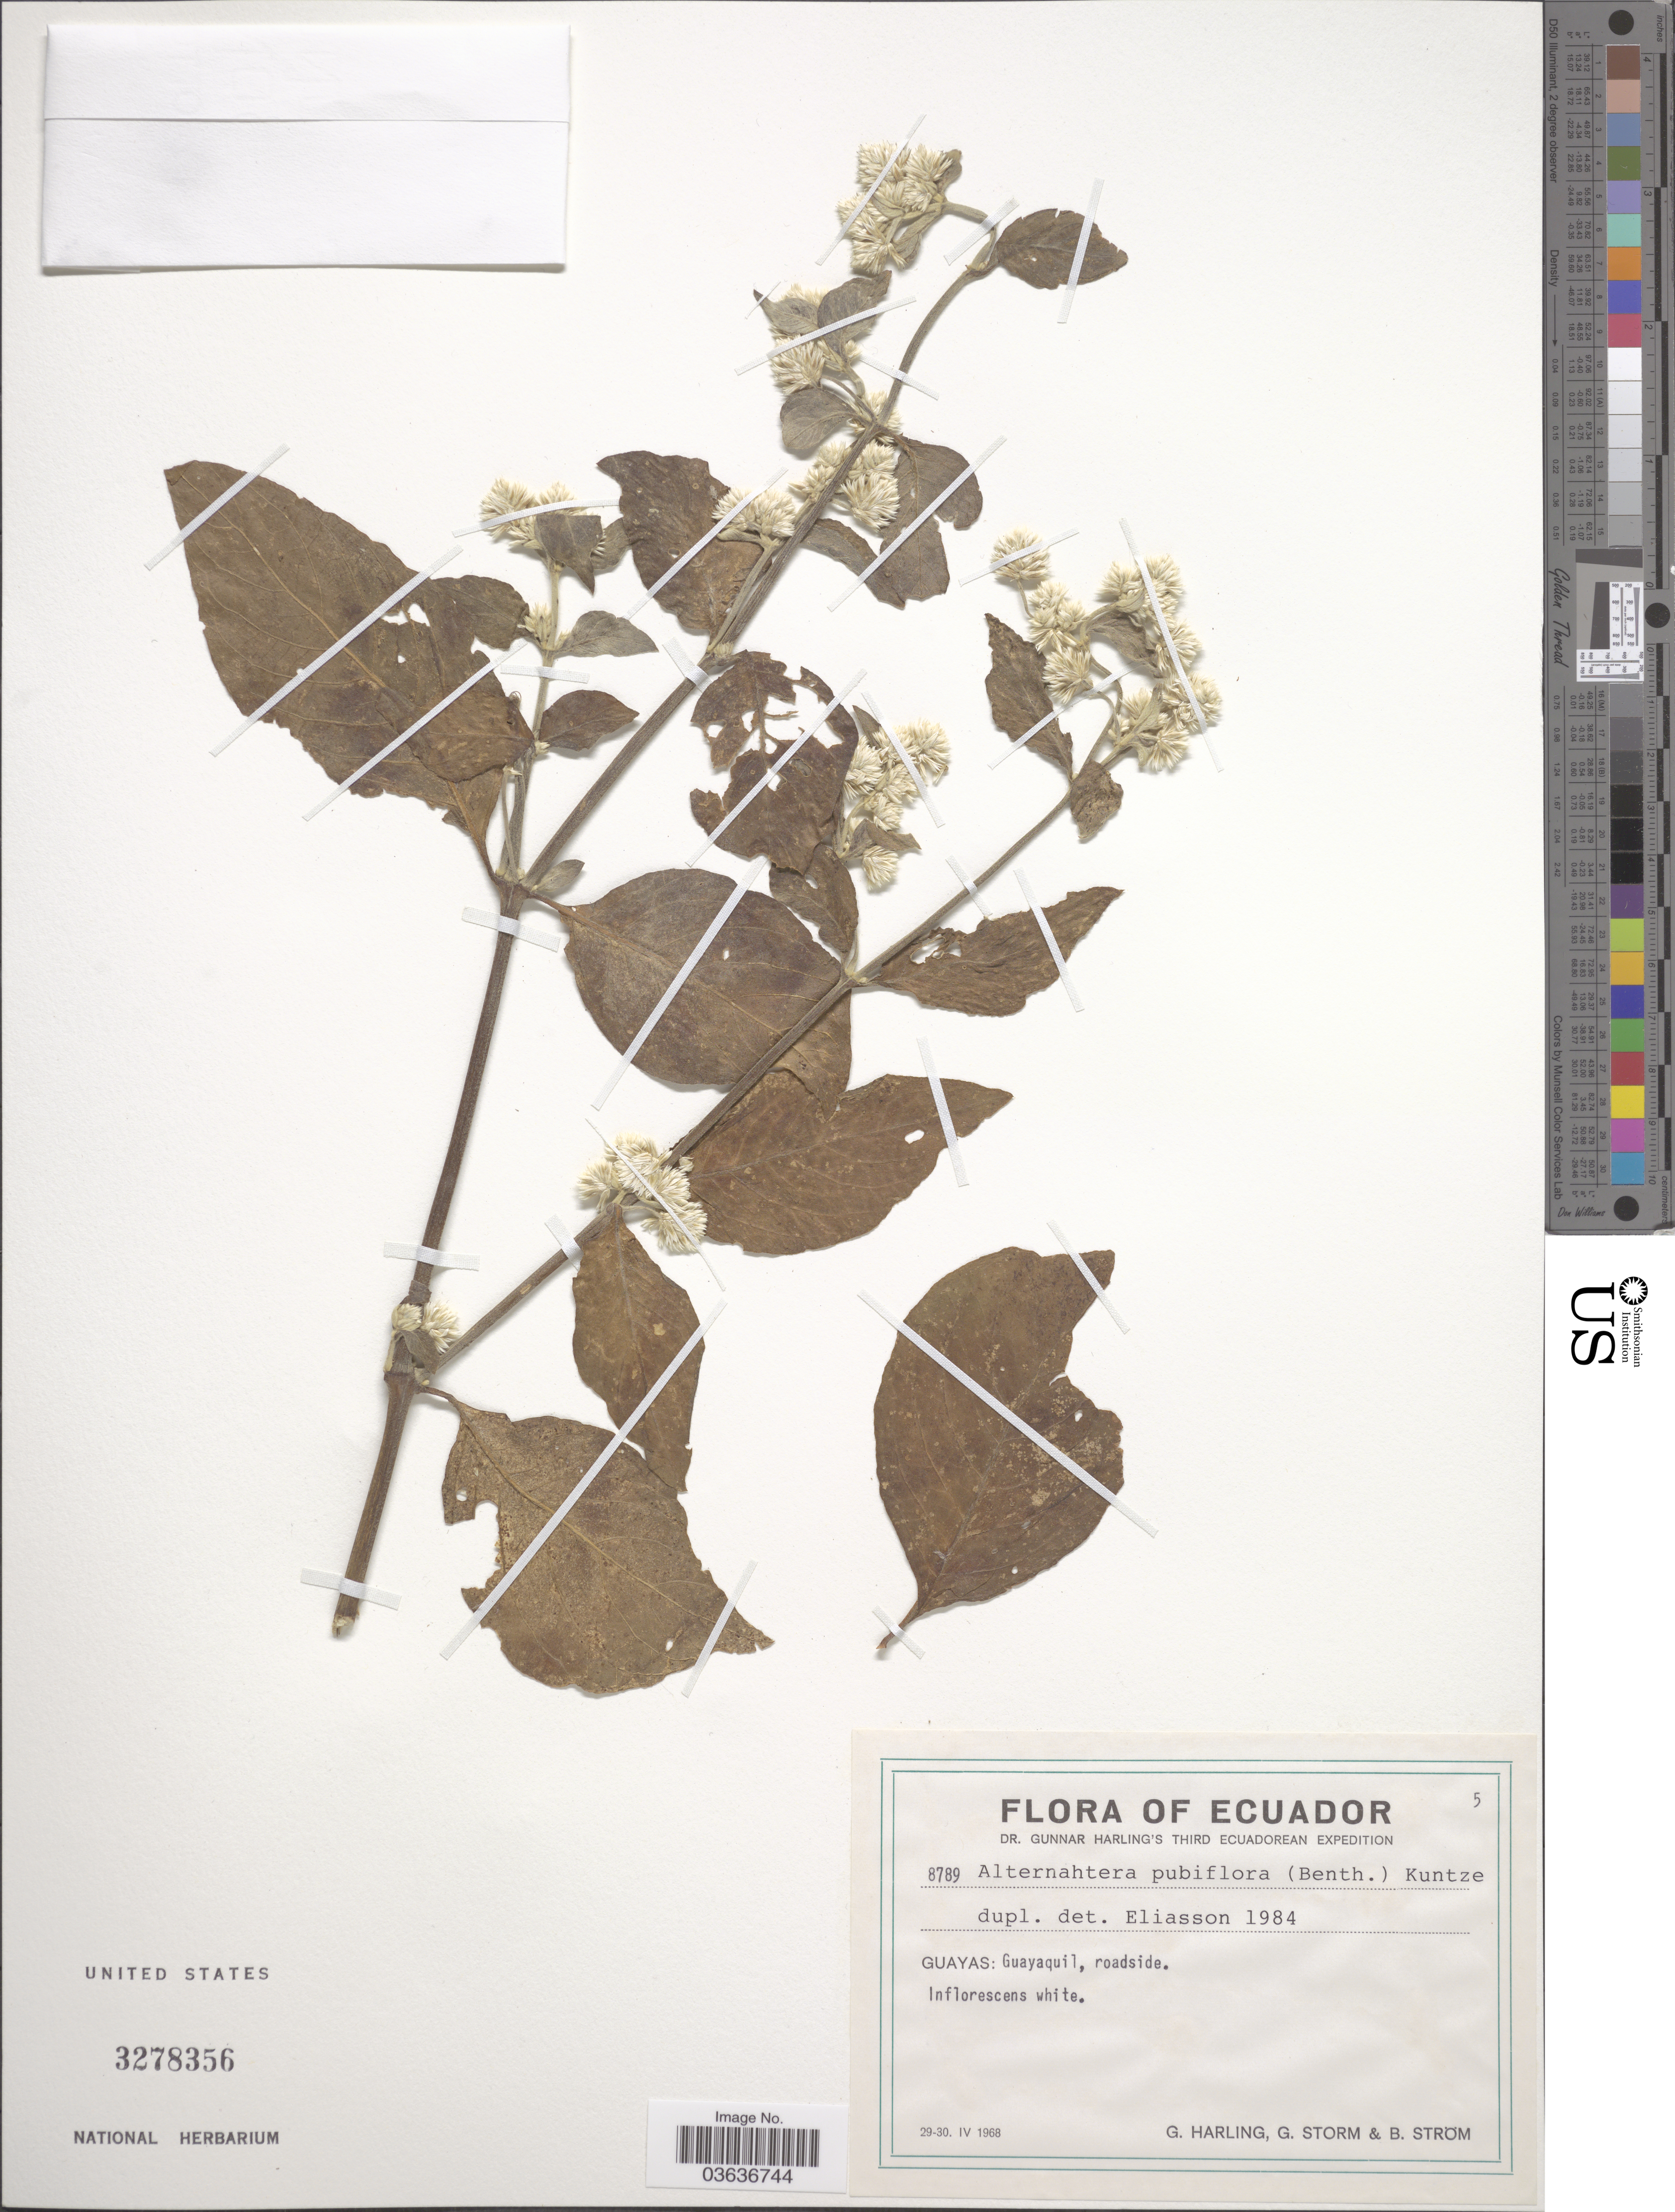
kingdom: Plantae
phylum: Tracheophyta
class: Magnoliopsida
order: Caryophyllales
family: Amaranthaceae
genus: Alternanthera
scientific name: Alternanthera pubiflora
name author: (Benth.) Kuntze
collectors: G. Harling, G. Storm & B. Ström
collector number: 8789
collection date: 1968-04-29/1968-04-30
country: Ecuador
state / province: Guayas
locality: Guayaquil.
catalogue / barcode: US 3278356